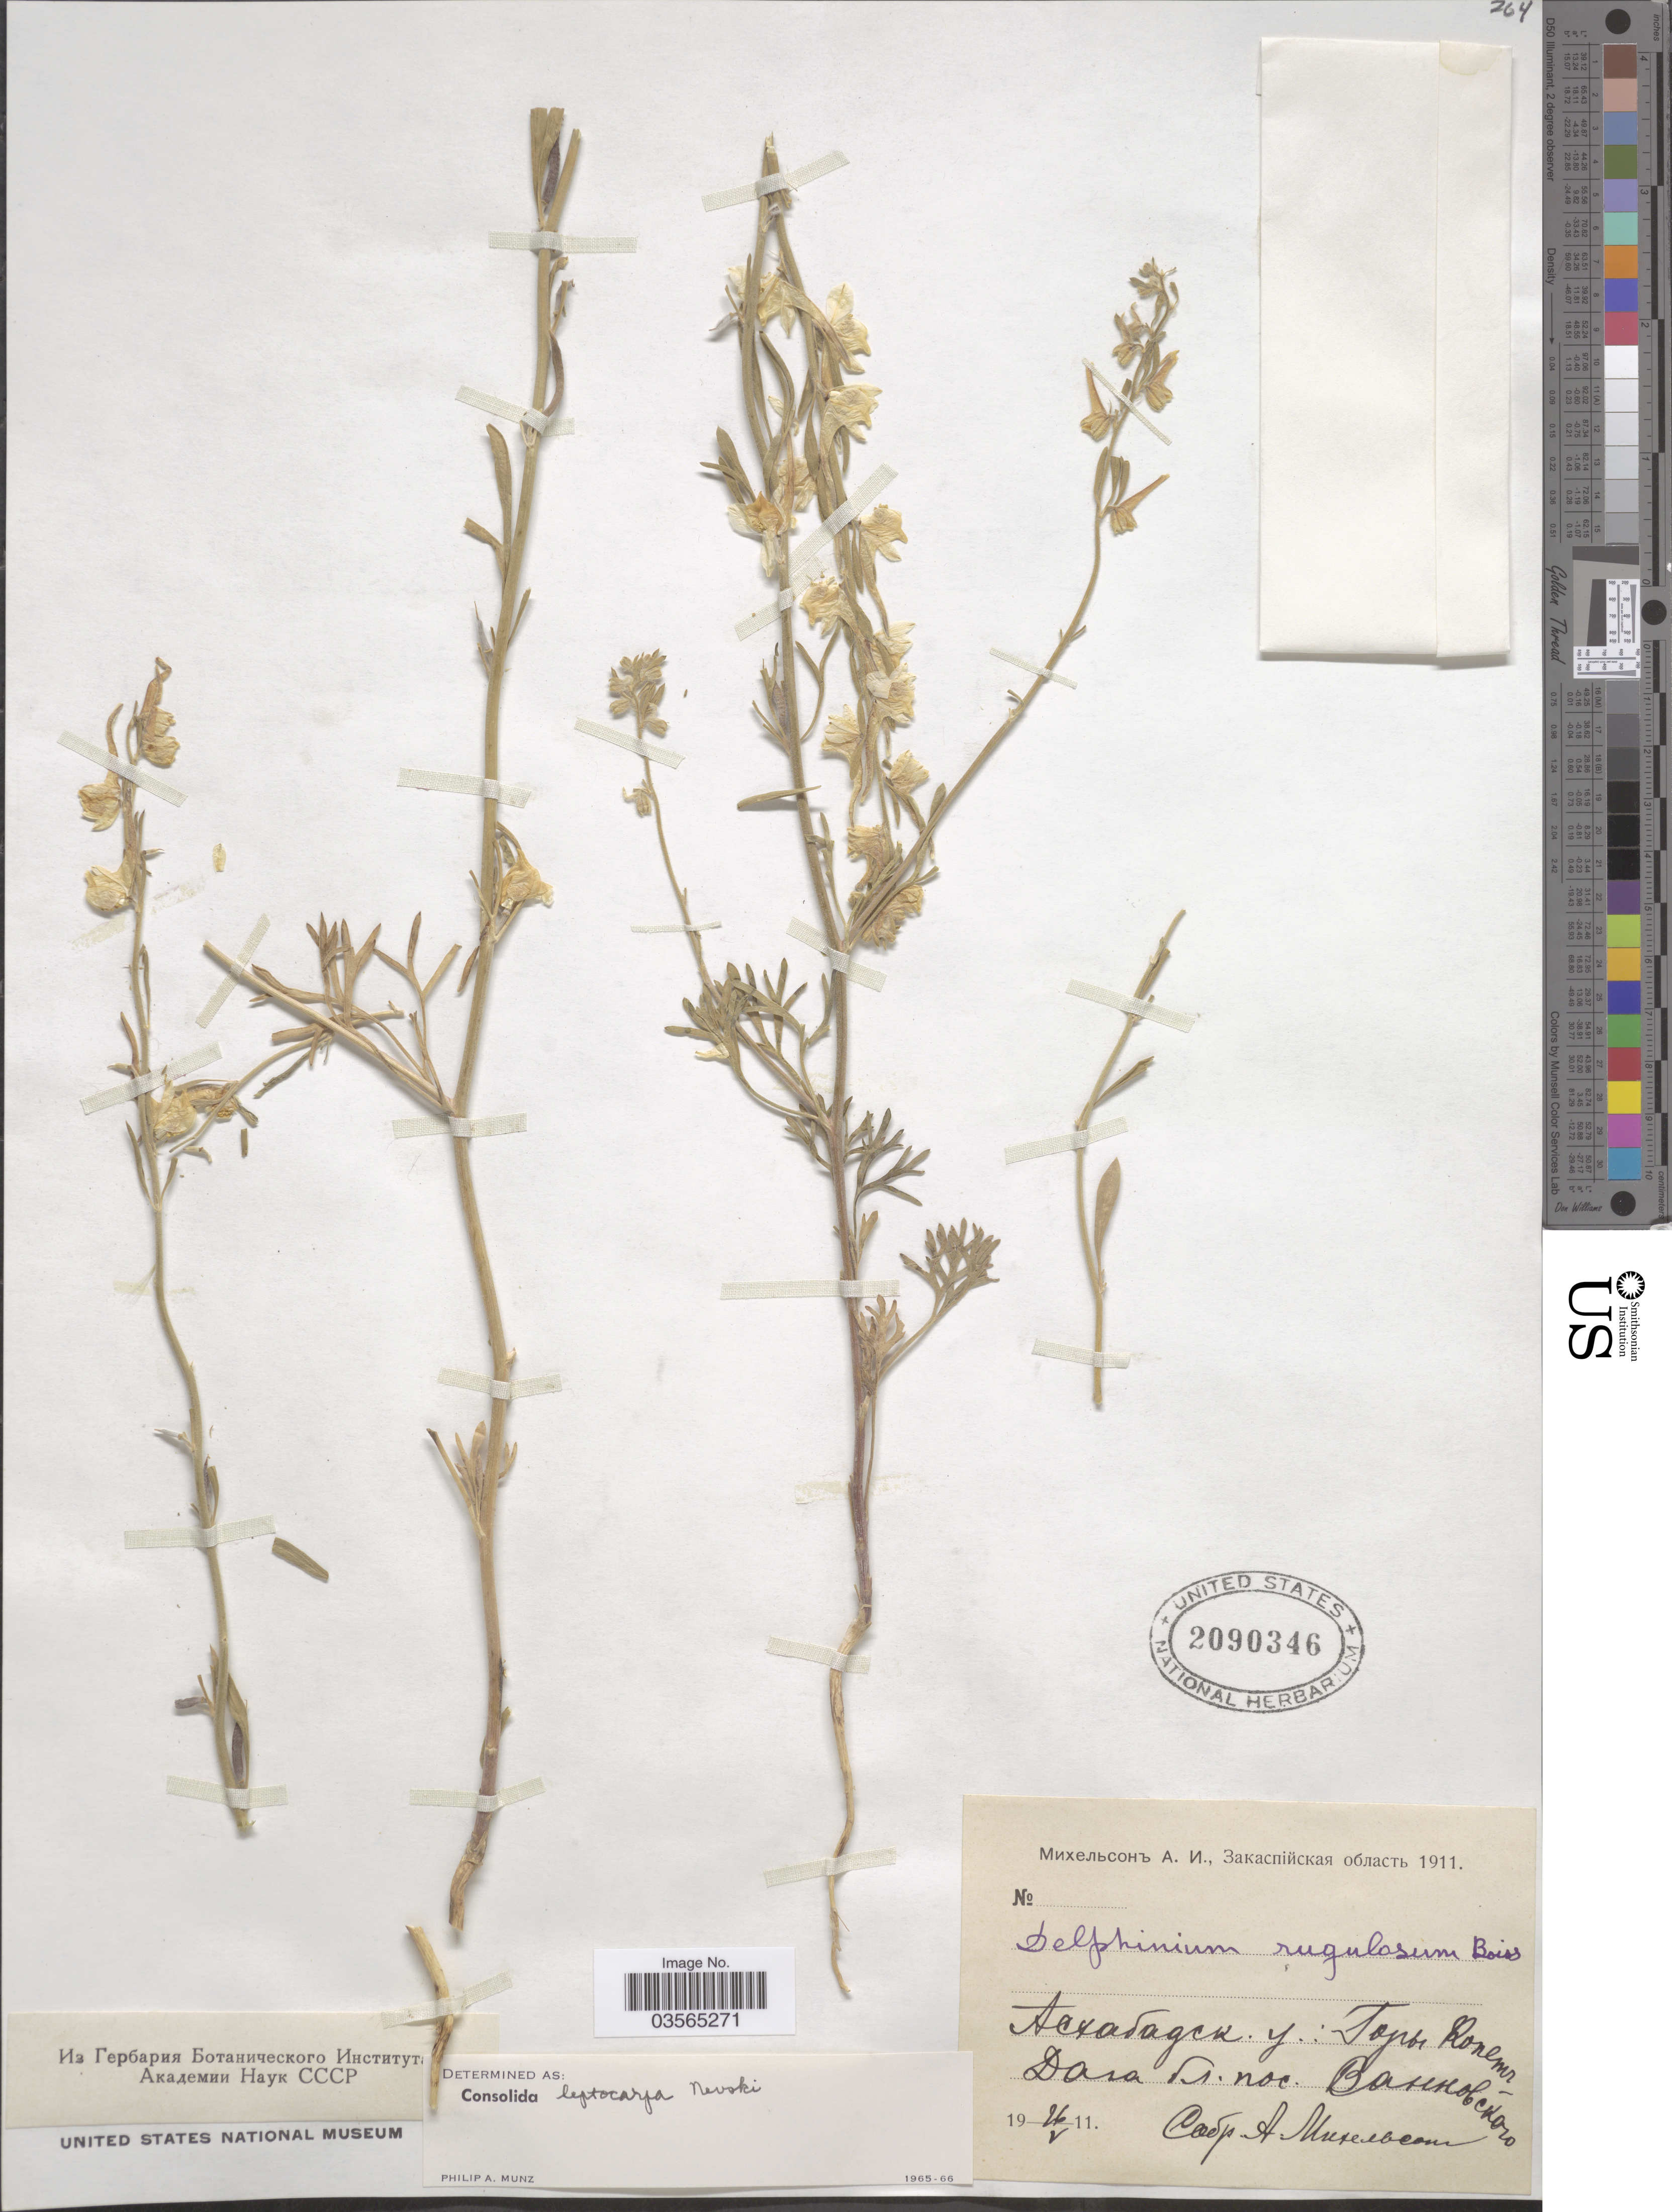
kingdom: Plantae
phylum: Tracheophyta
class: Magnoliopsida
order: Ranunculales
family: Ranunculaceae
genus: Delphinium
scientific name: Delphinium leptocarpum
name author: (Nevski) Nevski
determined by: Strong, Mark T., (BOT), Smithsonian Institution - National Museum of Natural History (UNITED STATES)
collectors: A. Mikhelson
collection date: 1911-05-26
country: Turkmenistan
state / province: Ahal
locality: Kopet Dag Mts, near village Vannovskiy.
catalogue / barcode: US 2090346